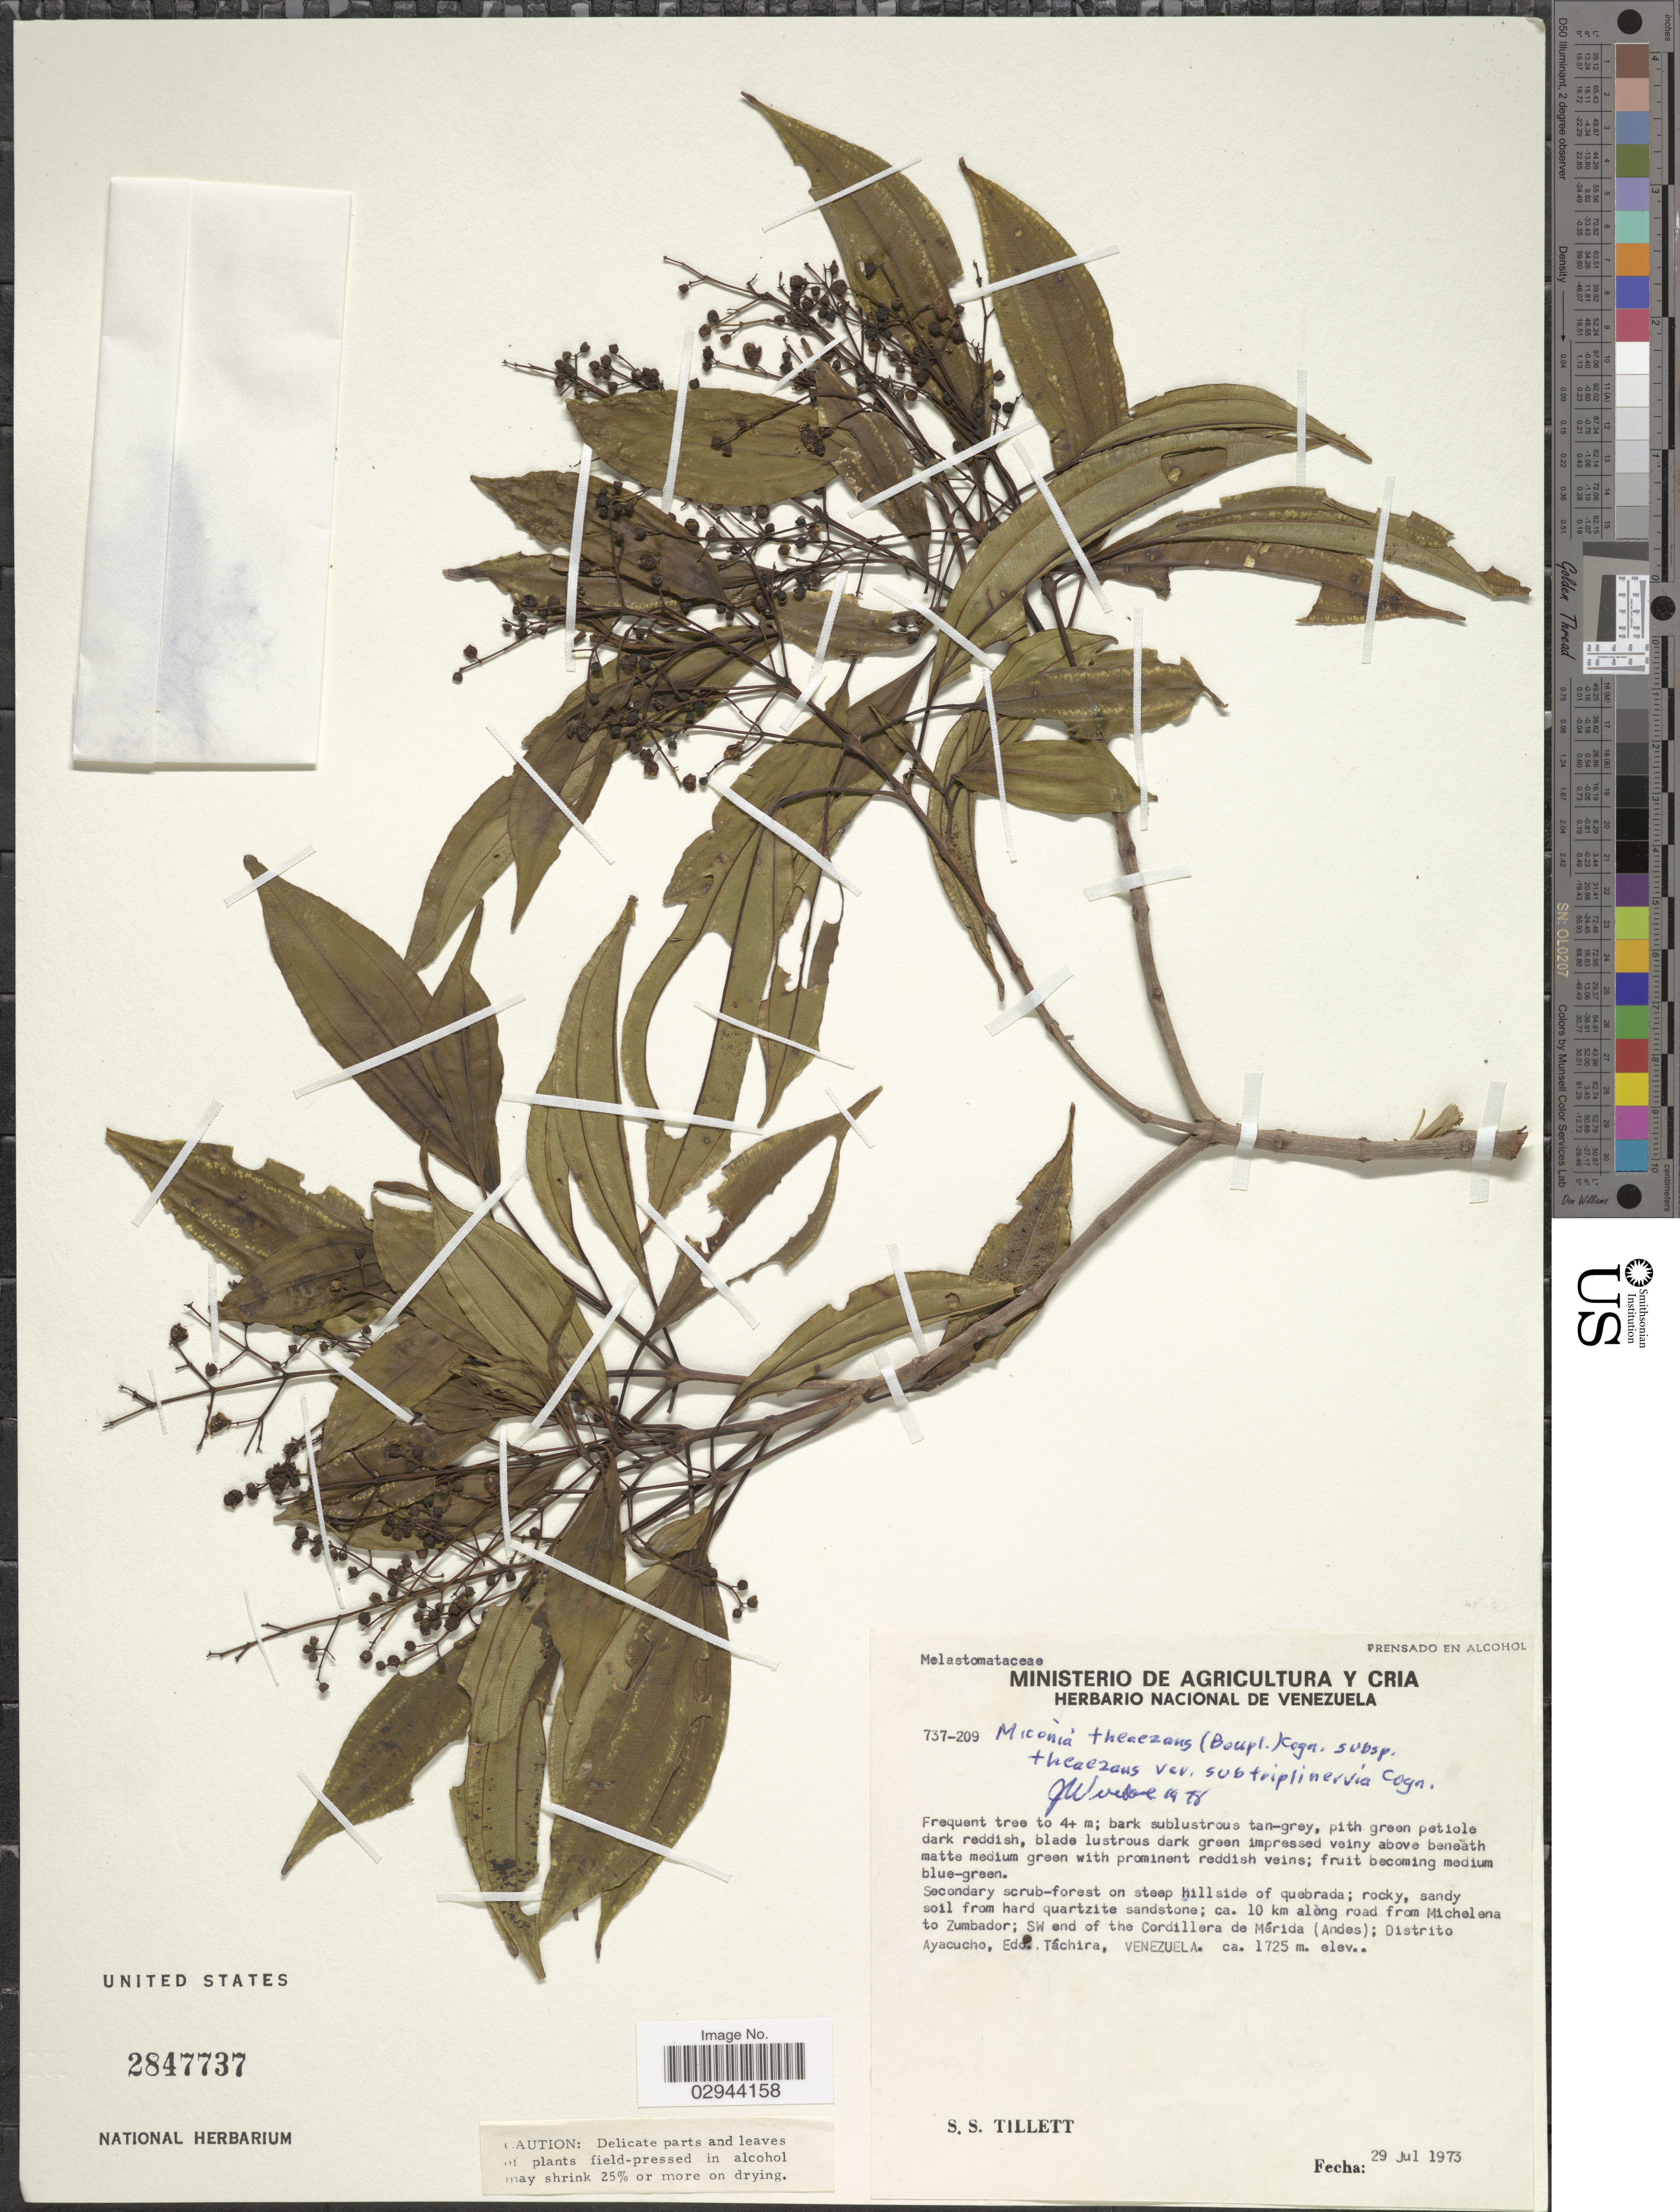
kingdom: Plantae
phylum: Tracheophyta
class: Magnoliopsida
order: Myrtales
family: Melastomataceae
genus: Miconia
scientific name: Miconia theizans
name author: (Bonpl.) Cogn.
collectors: S. S. Tillett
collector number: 737-209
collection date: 1973-07-29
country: Venezuela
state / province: Tachira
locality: Ca. 10 km along road from Michelena to Zumbador, SW end of the Cordillera de Mérida (Andes), Distrito Ayacucho.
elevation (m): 1725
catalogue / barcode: US 2847737